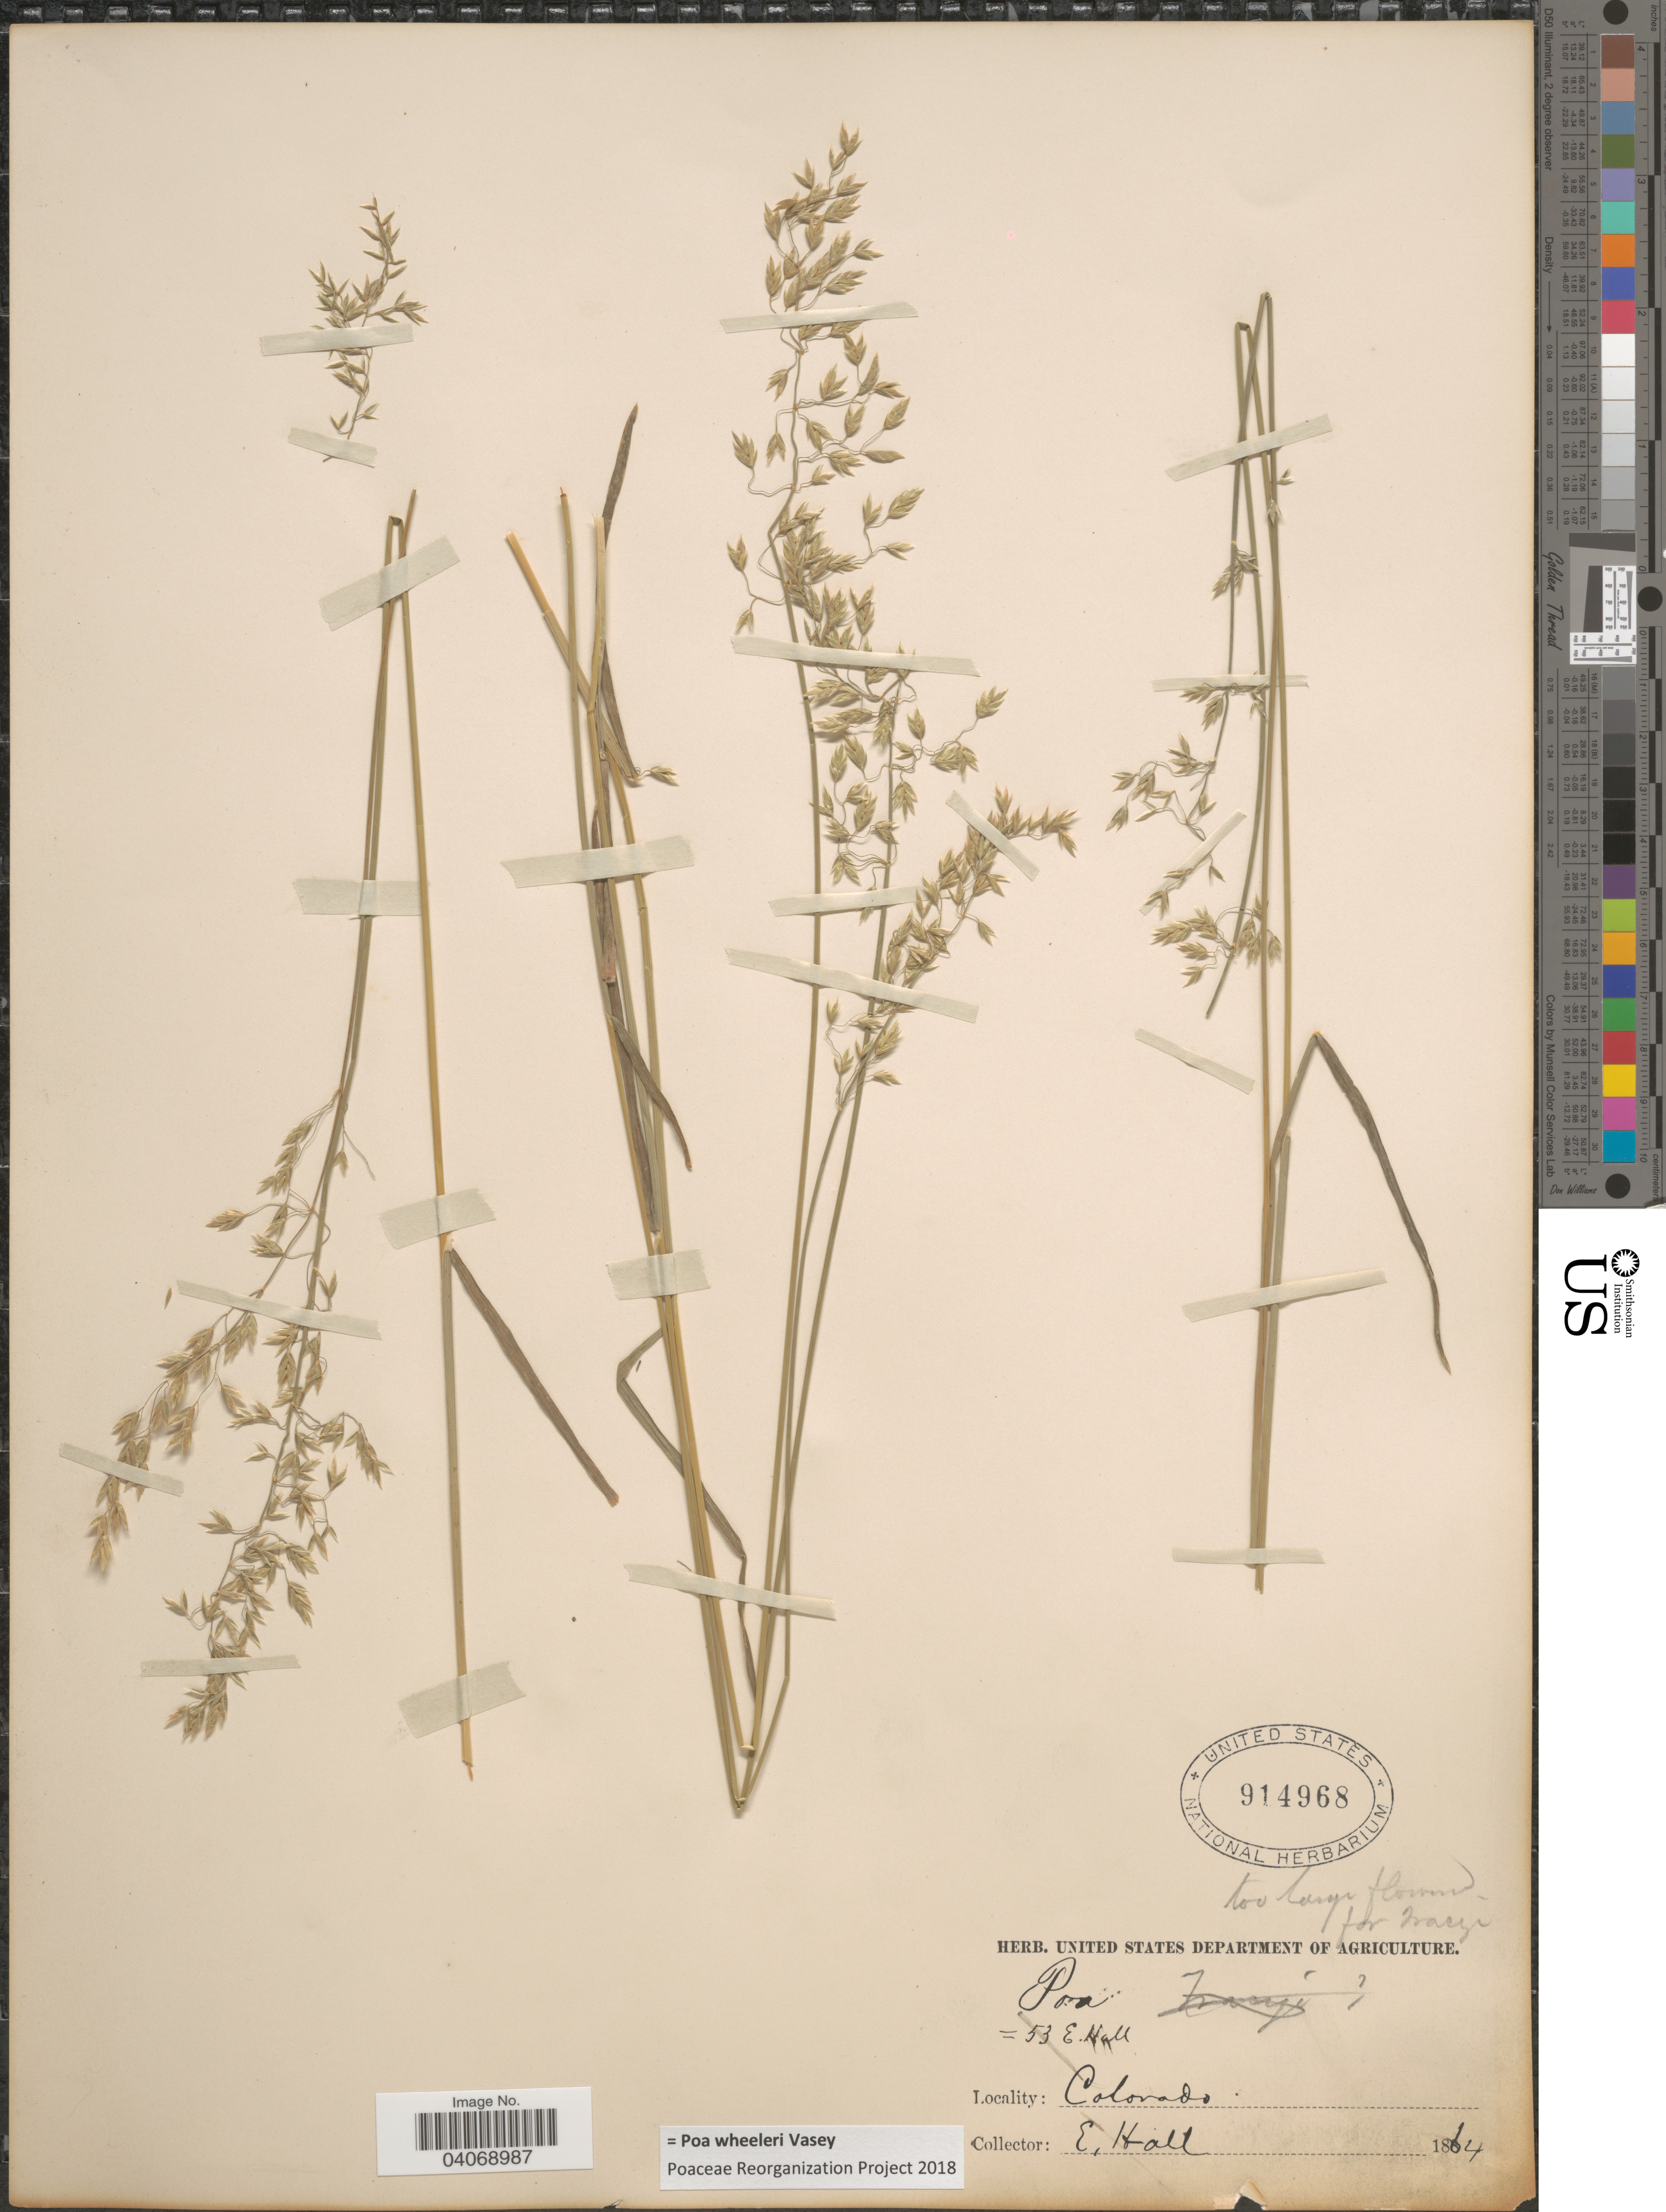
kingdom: Plantae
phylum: Tracheophyta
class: Liliopsida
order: Poales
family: Poaceae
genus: Poa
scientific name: Poa wheeleri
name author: Vasey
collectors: E. Hall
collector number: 53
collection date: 1864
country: United States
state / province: Colorado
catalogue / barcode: US 914968